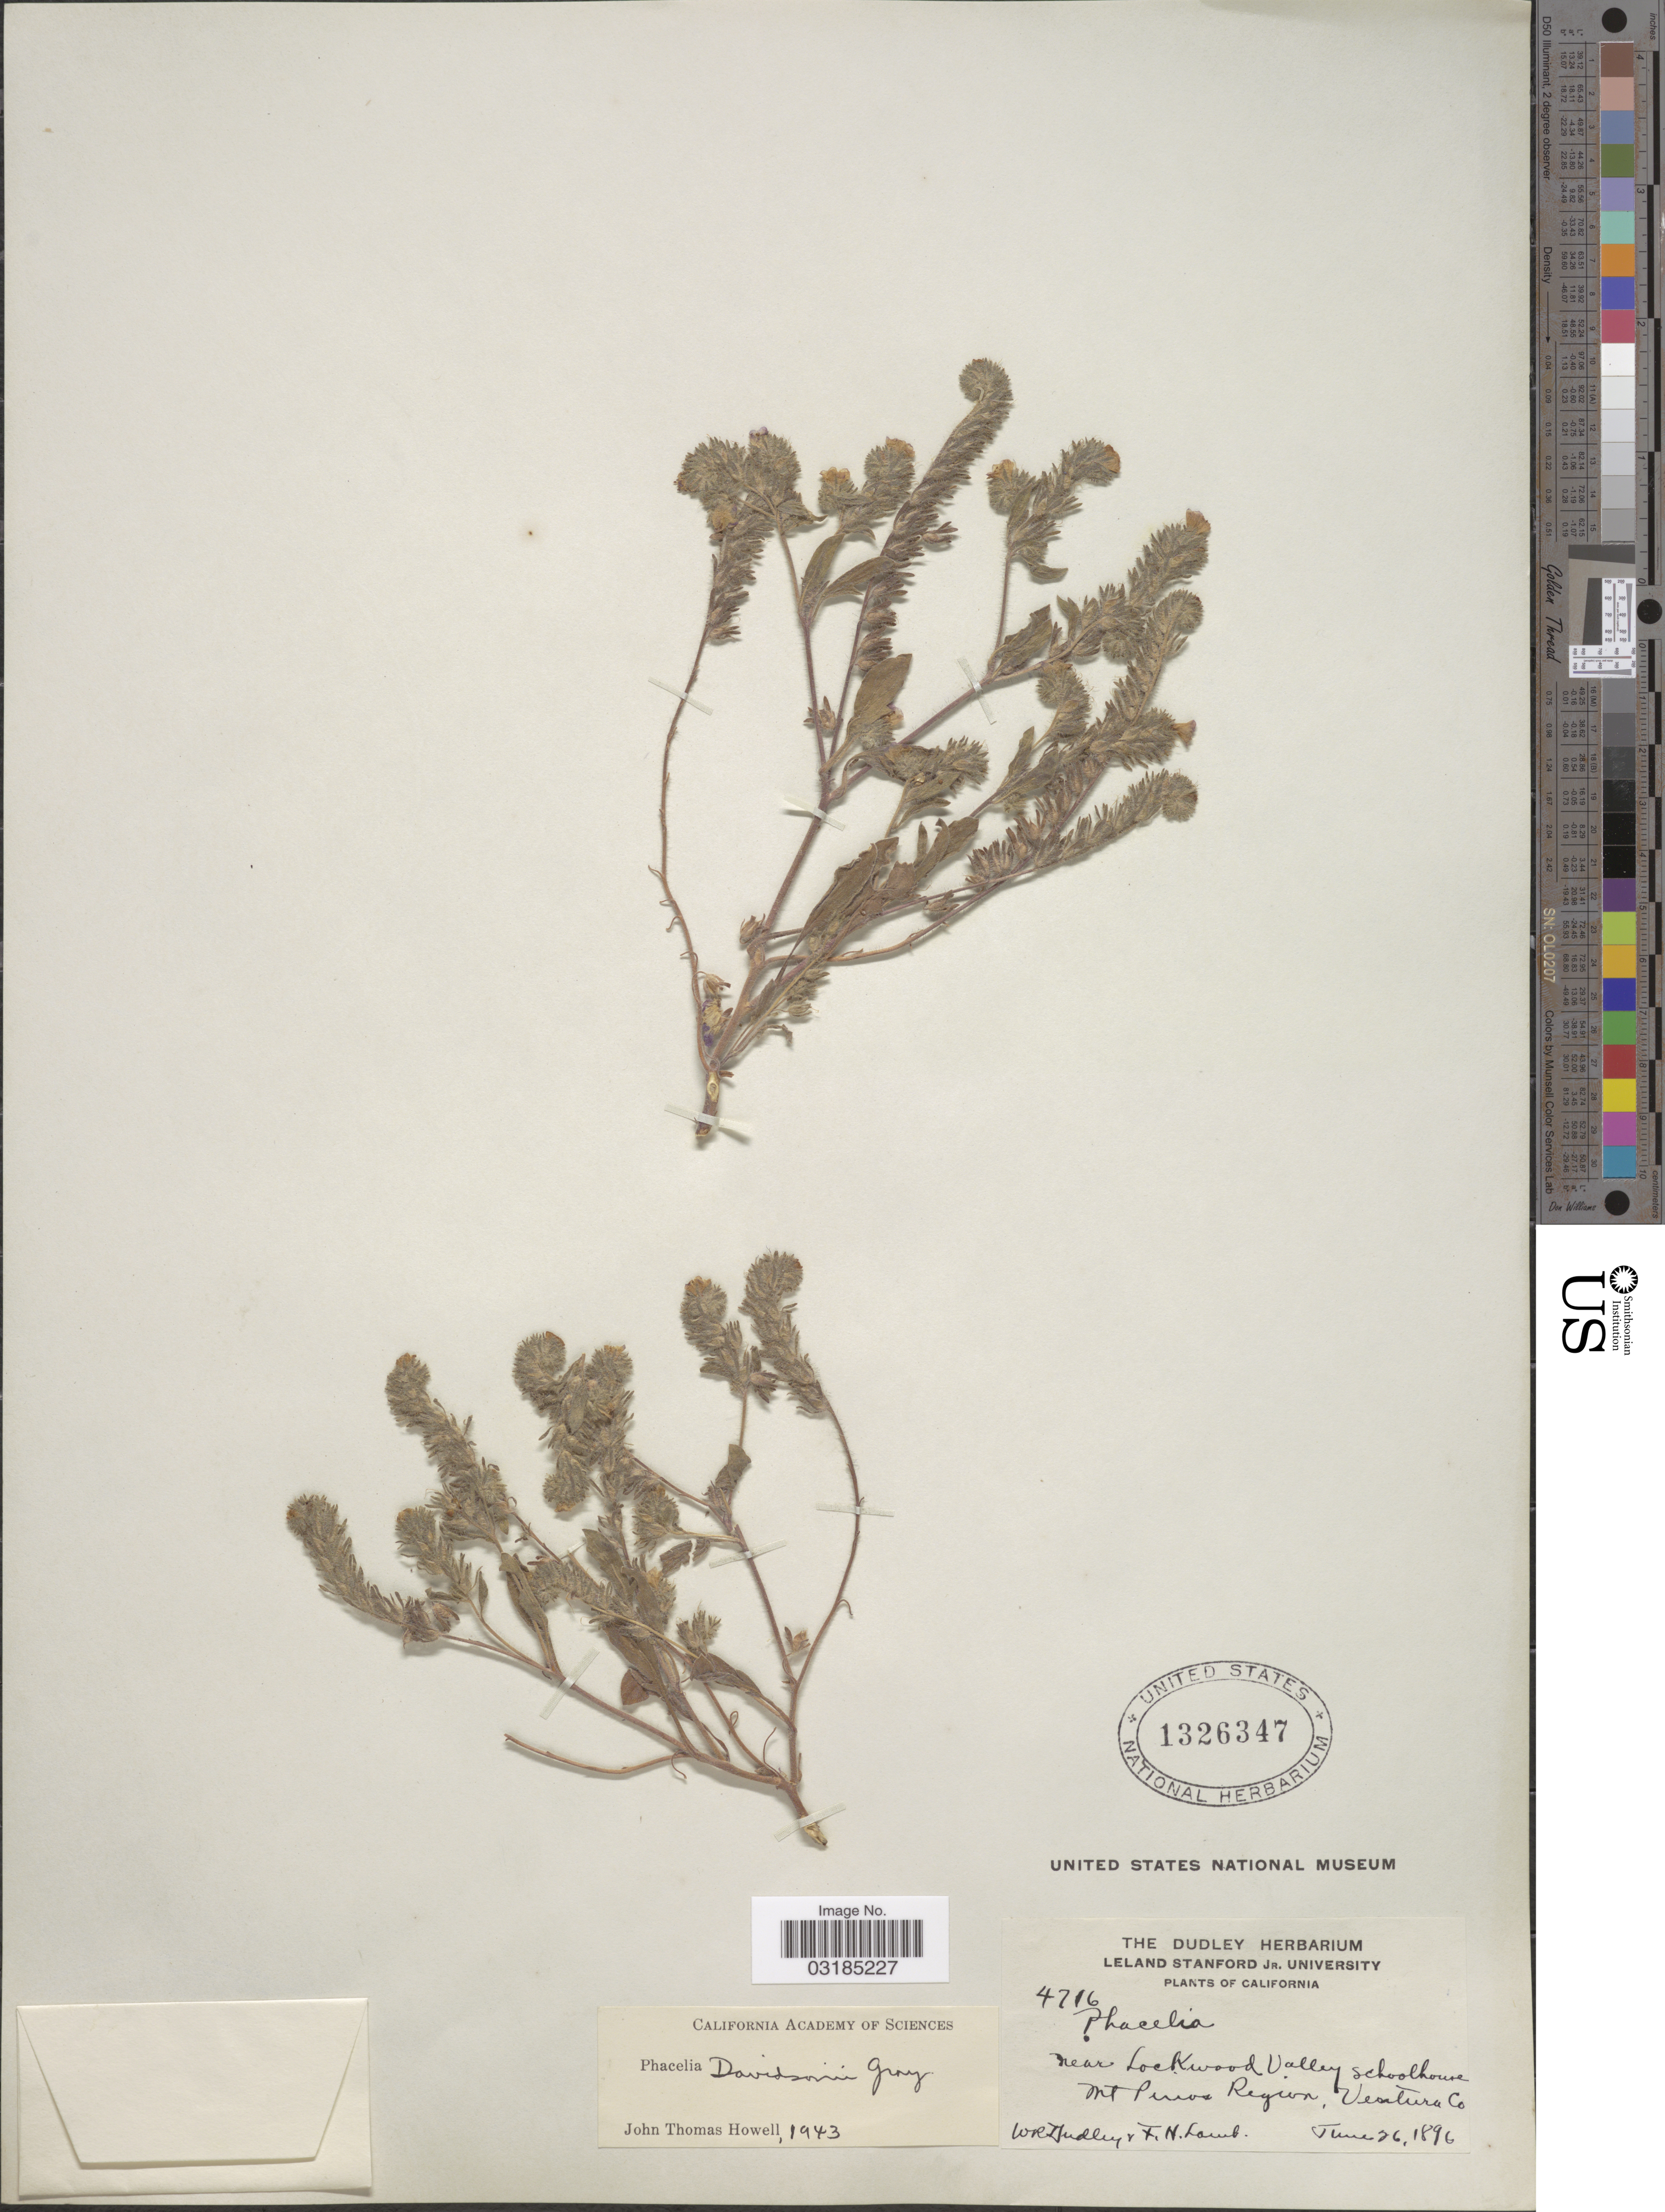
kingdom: Plantae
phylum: Tracheophyta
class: Magnoliopsida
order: Boraginales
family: Hydrophyllaceae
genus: Phacelia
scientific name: Phacelia davidsonii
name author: A. Gray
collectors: W. Dudley & F. H. Lamb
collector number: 4716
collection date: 1896-06-26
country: United States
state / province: California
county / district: Ventura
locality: Near Lockwood Valley schoolhouse Mt Pinos Region, Ventura Co.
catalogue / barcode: US 1326347